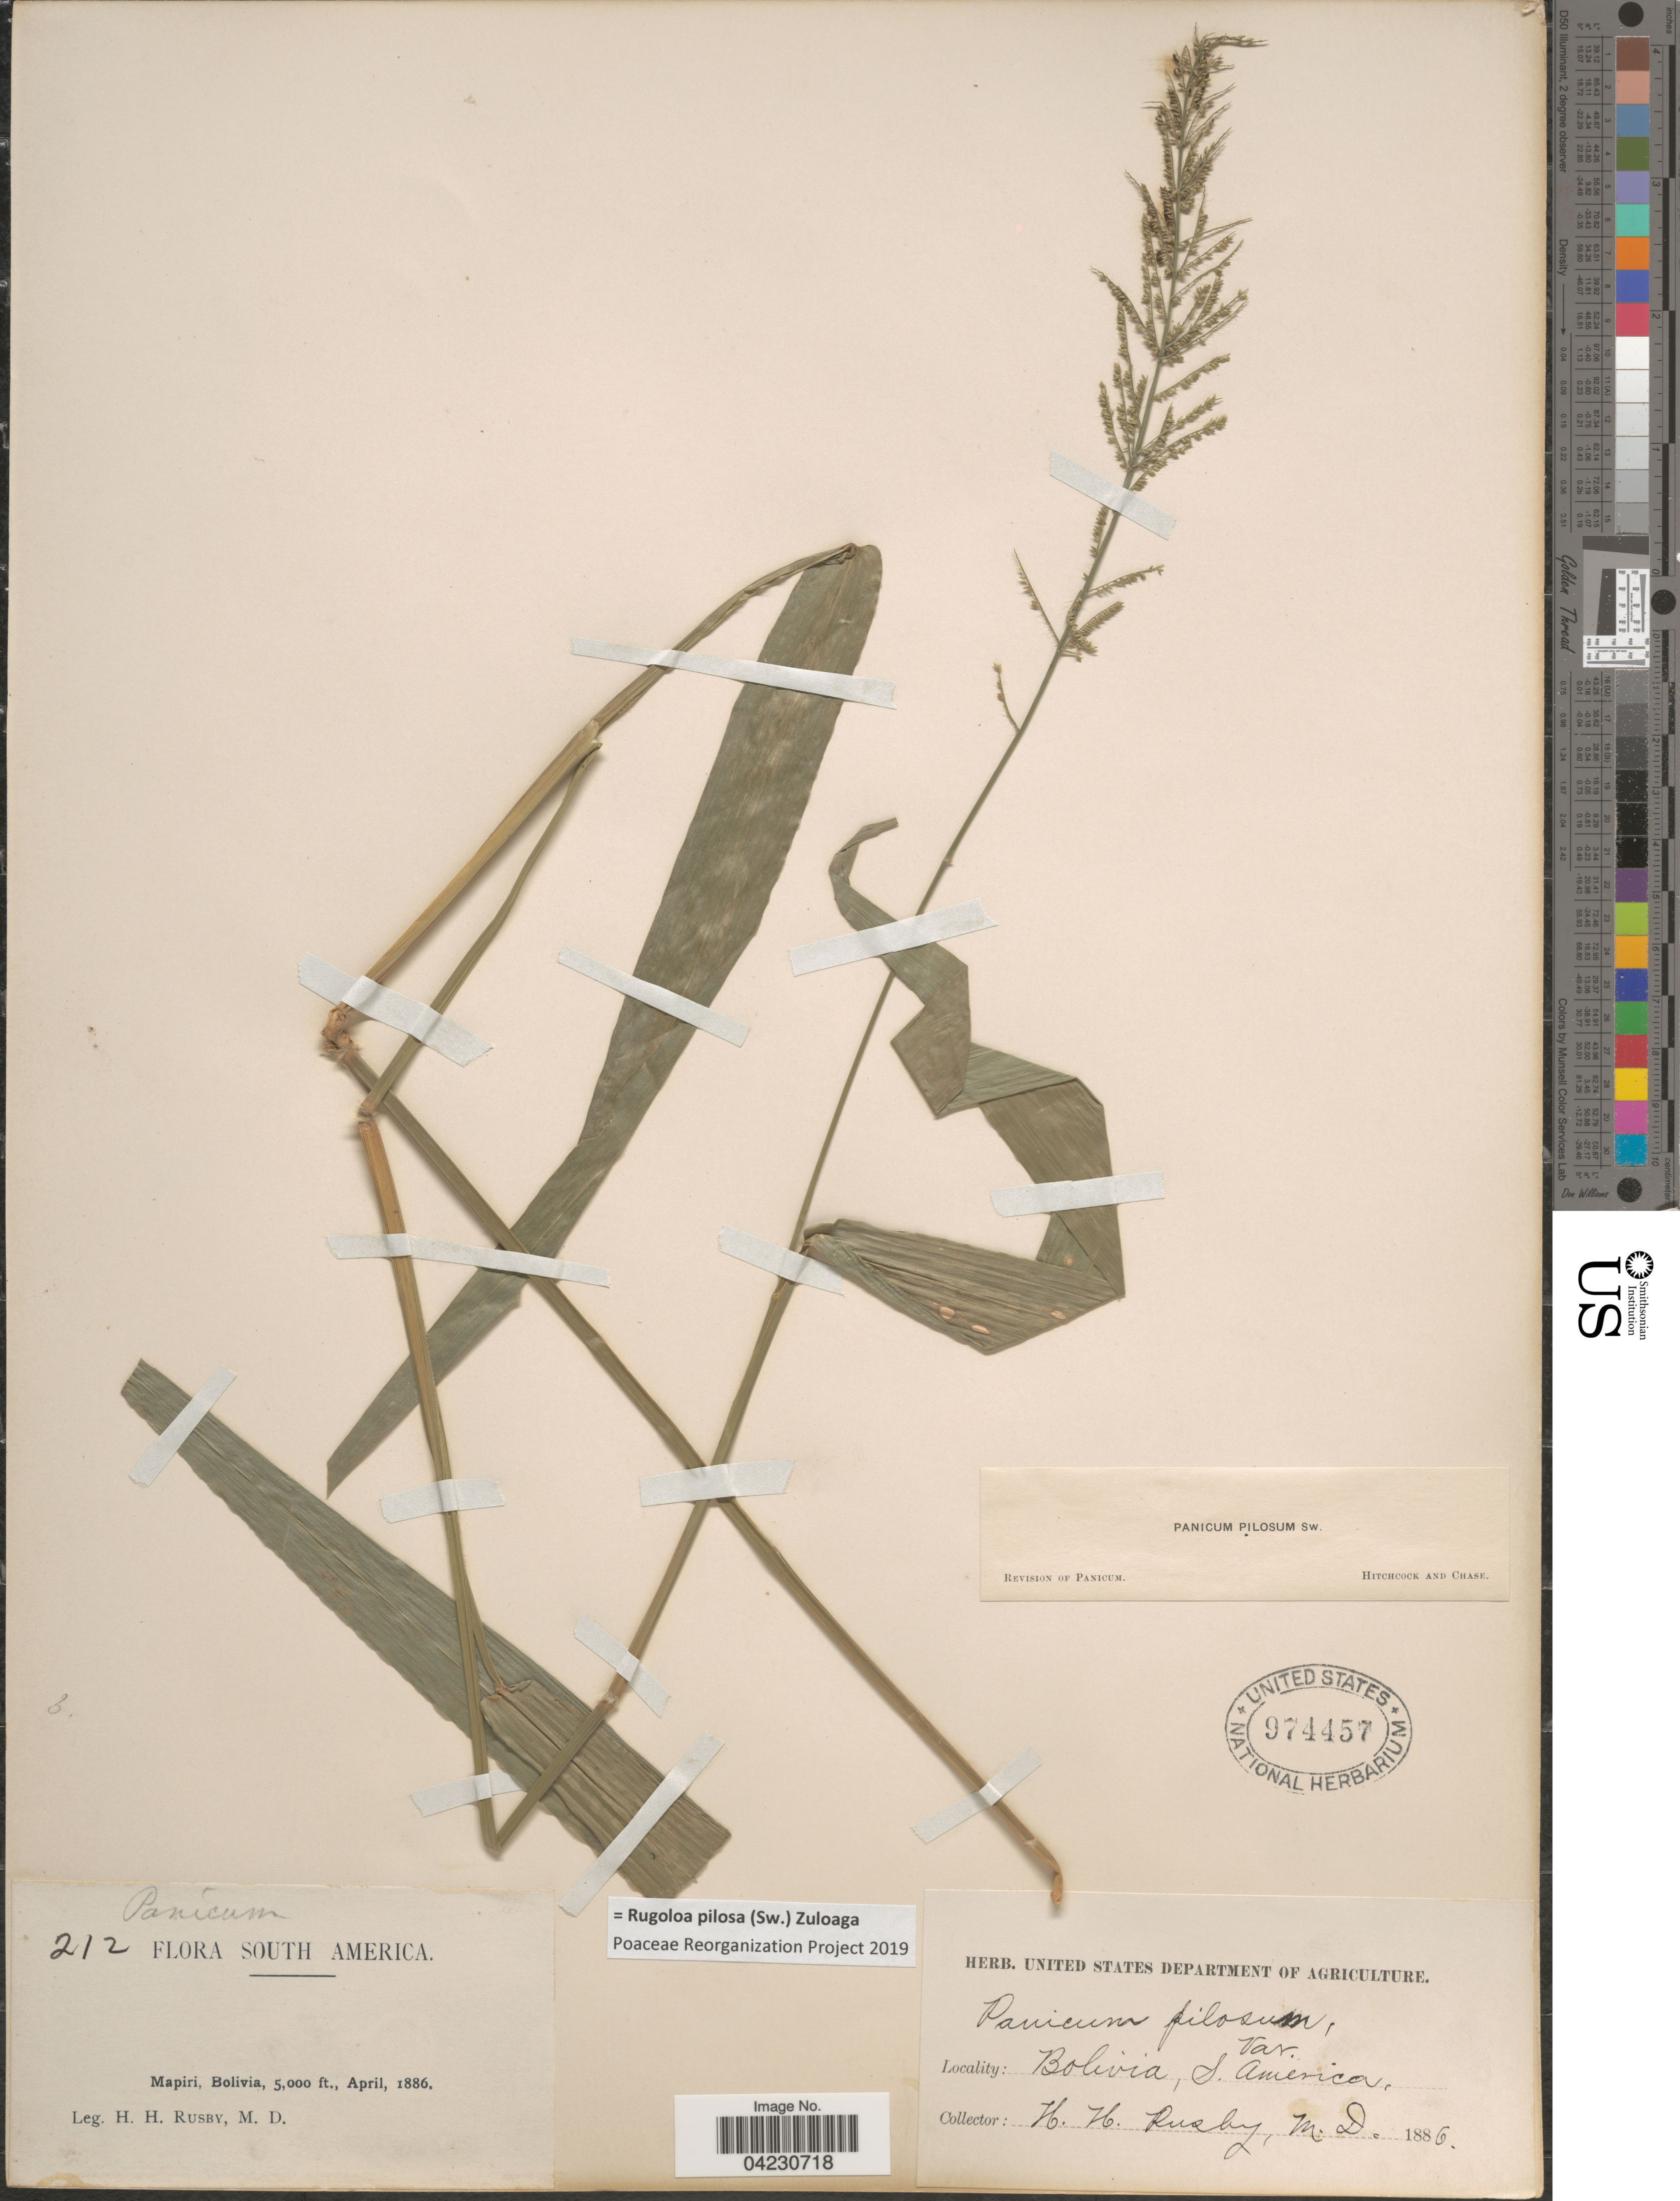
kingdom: Plantae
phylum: Tracheophyta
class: Liliopsida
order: Poales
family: Poaceae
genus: Rugoloa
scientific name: Rugoloa pilosa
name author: (Sw.) Zuloaga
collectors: H. H. Rusby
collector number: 212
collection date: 1886-04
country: Bolivia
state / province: La Páz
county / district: Larecaja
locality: Mapiri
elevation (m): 1524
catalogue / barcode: US 974457